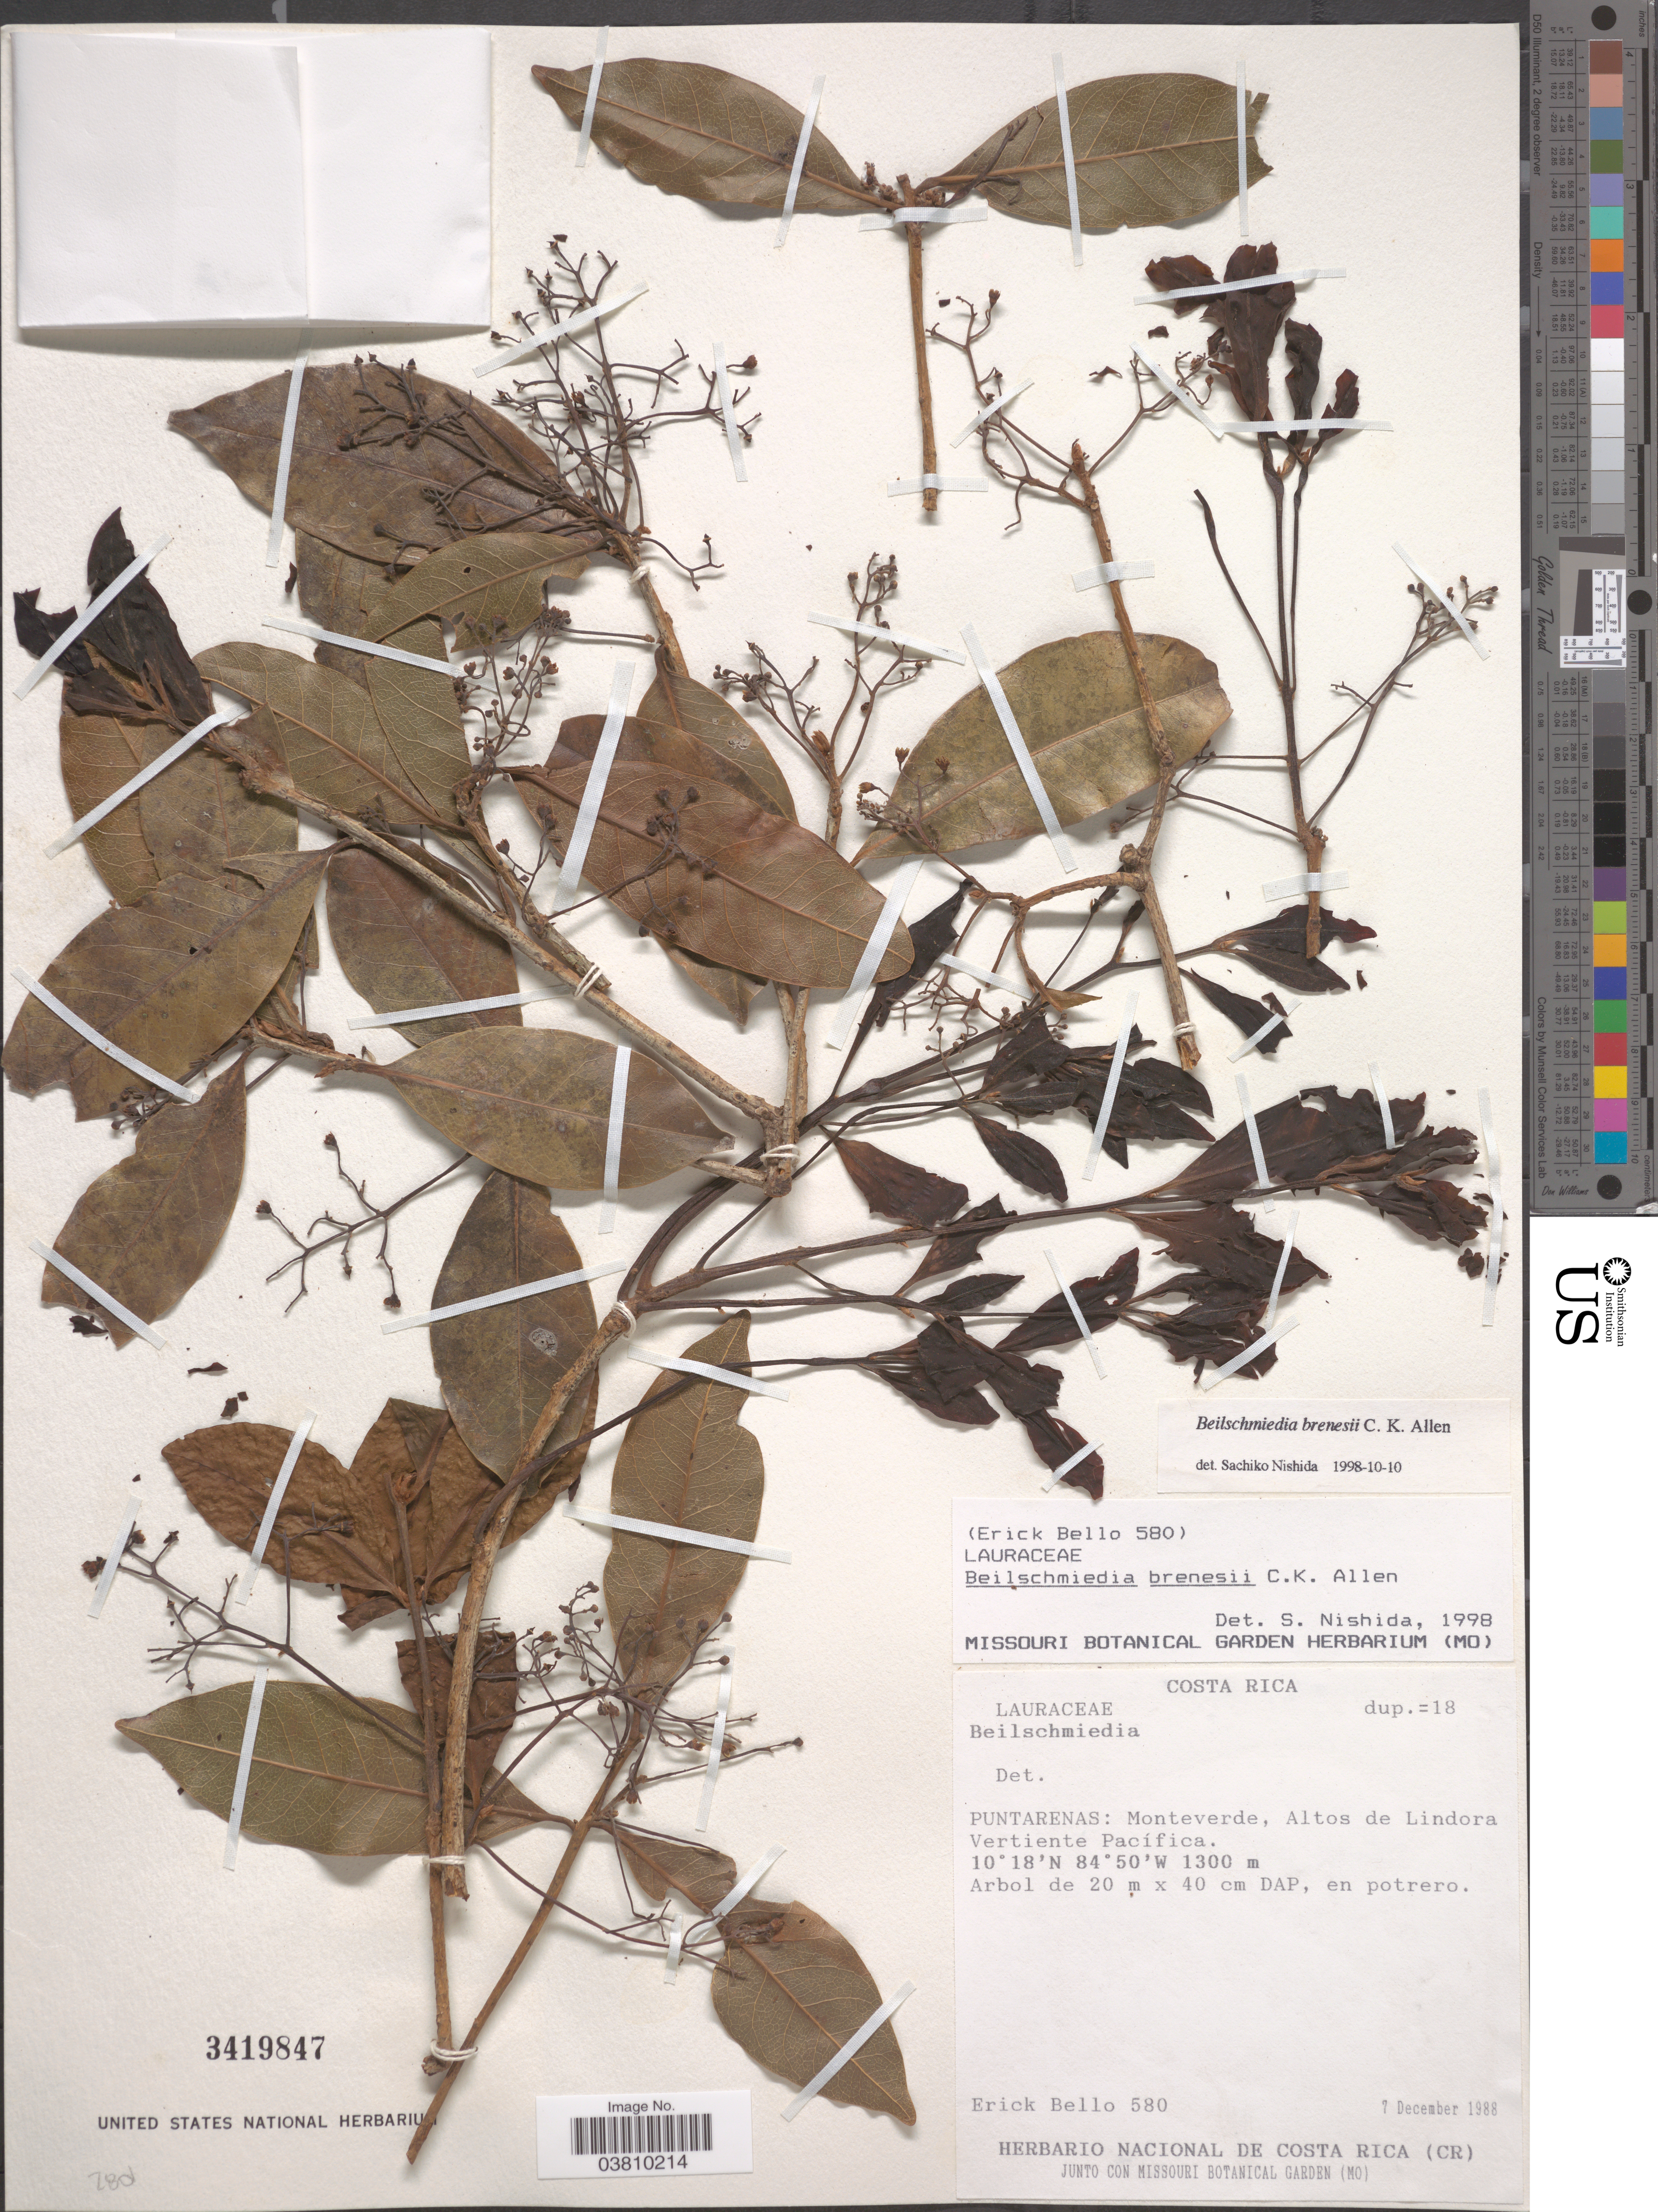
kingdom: Plantae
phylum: Tracheophyta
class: Magnoliopsida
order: Laurales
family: Lauraceae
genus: Beilschmiedia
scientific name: Beilschmiedia brenesii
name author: C.K. Allen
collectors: E. Bello C.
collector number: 580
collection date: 1988-12-07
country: Costa Rica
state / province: Puntarenas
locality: Monteverde, Altos de Lindora Vertiente Pacífica.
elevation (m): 1300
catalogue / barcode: US 3419847